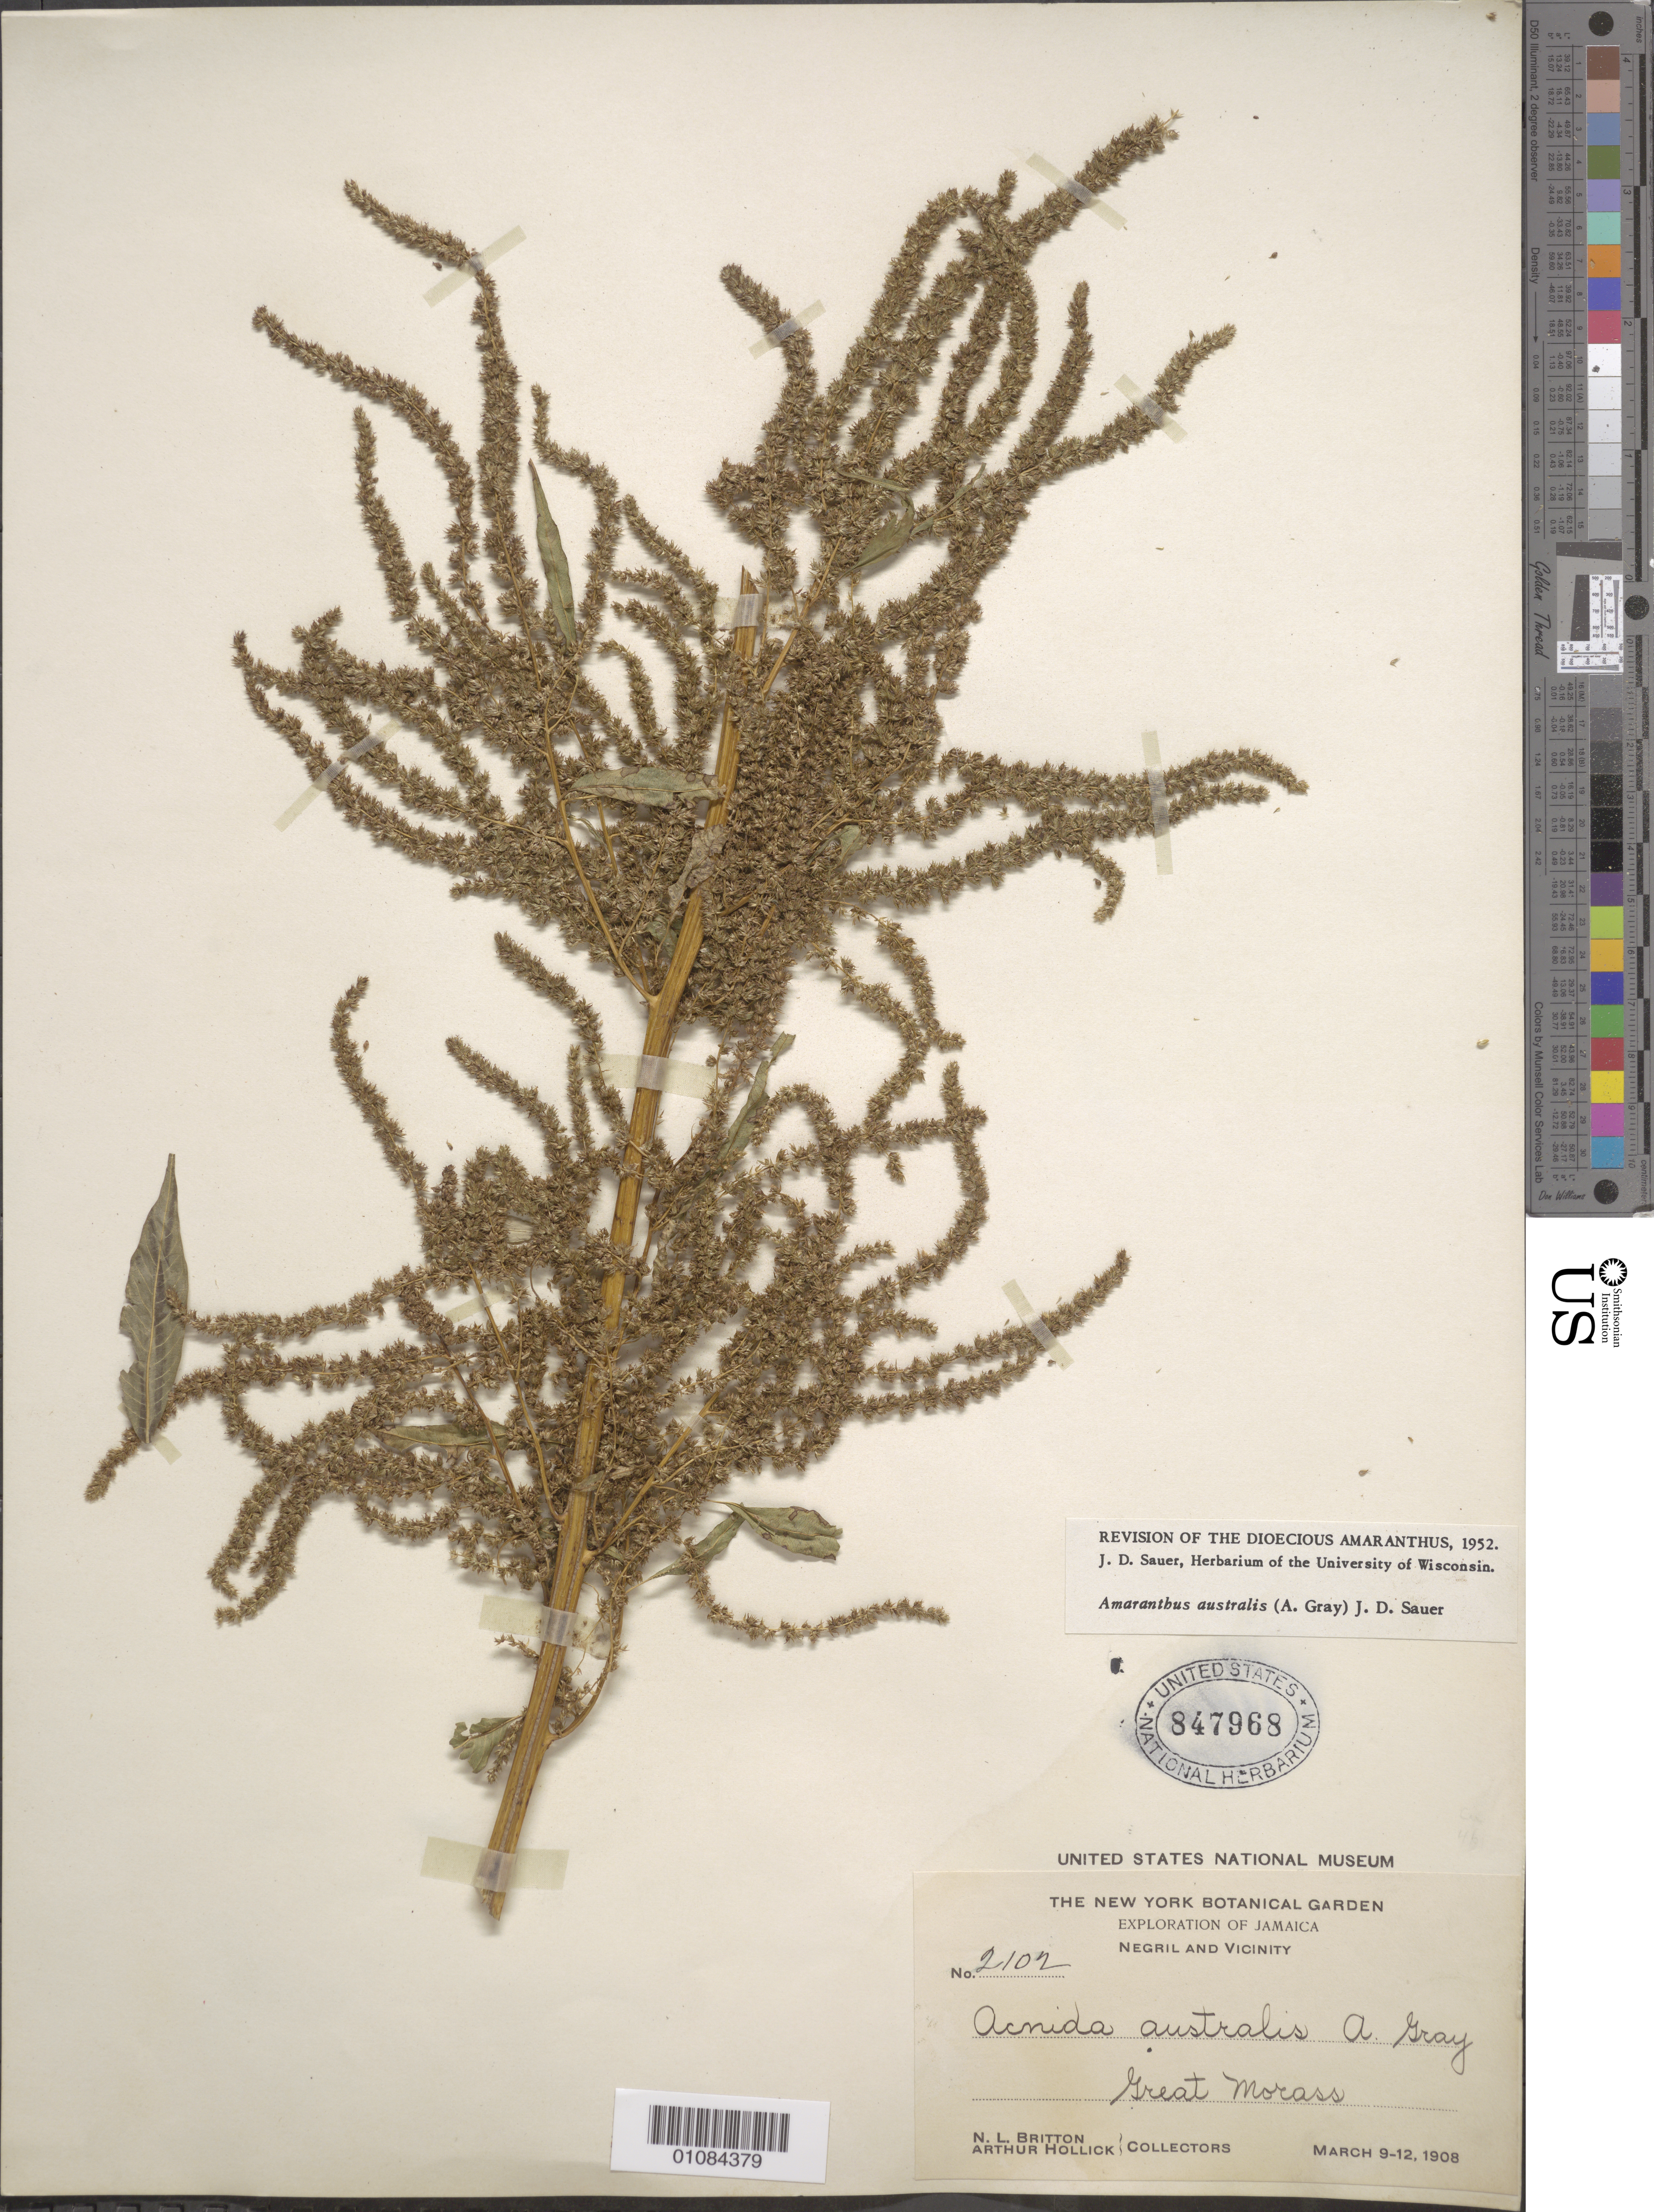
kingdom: Plantae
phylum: Tracheophyta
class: Magnoliopsida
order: Caryophyllales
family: Amaranthaceae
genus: Amaranthus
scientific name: Amaranthus australis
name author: (A. Gray) J.D. Sauer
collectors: N. Britton & A. Hollick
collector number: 2102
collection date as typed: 09 Mar 1908 to 12 Mar 1908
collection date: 1908-03-09/1908-03-12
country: Jamaica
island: Jamaica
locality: Negril and Vicinity, Great Morass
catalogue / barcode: US 847968